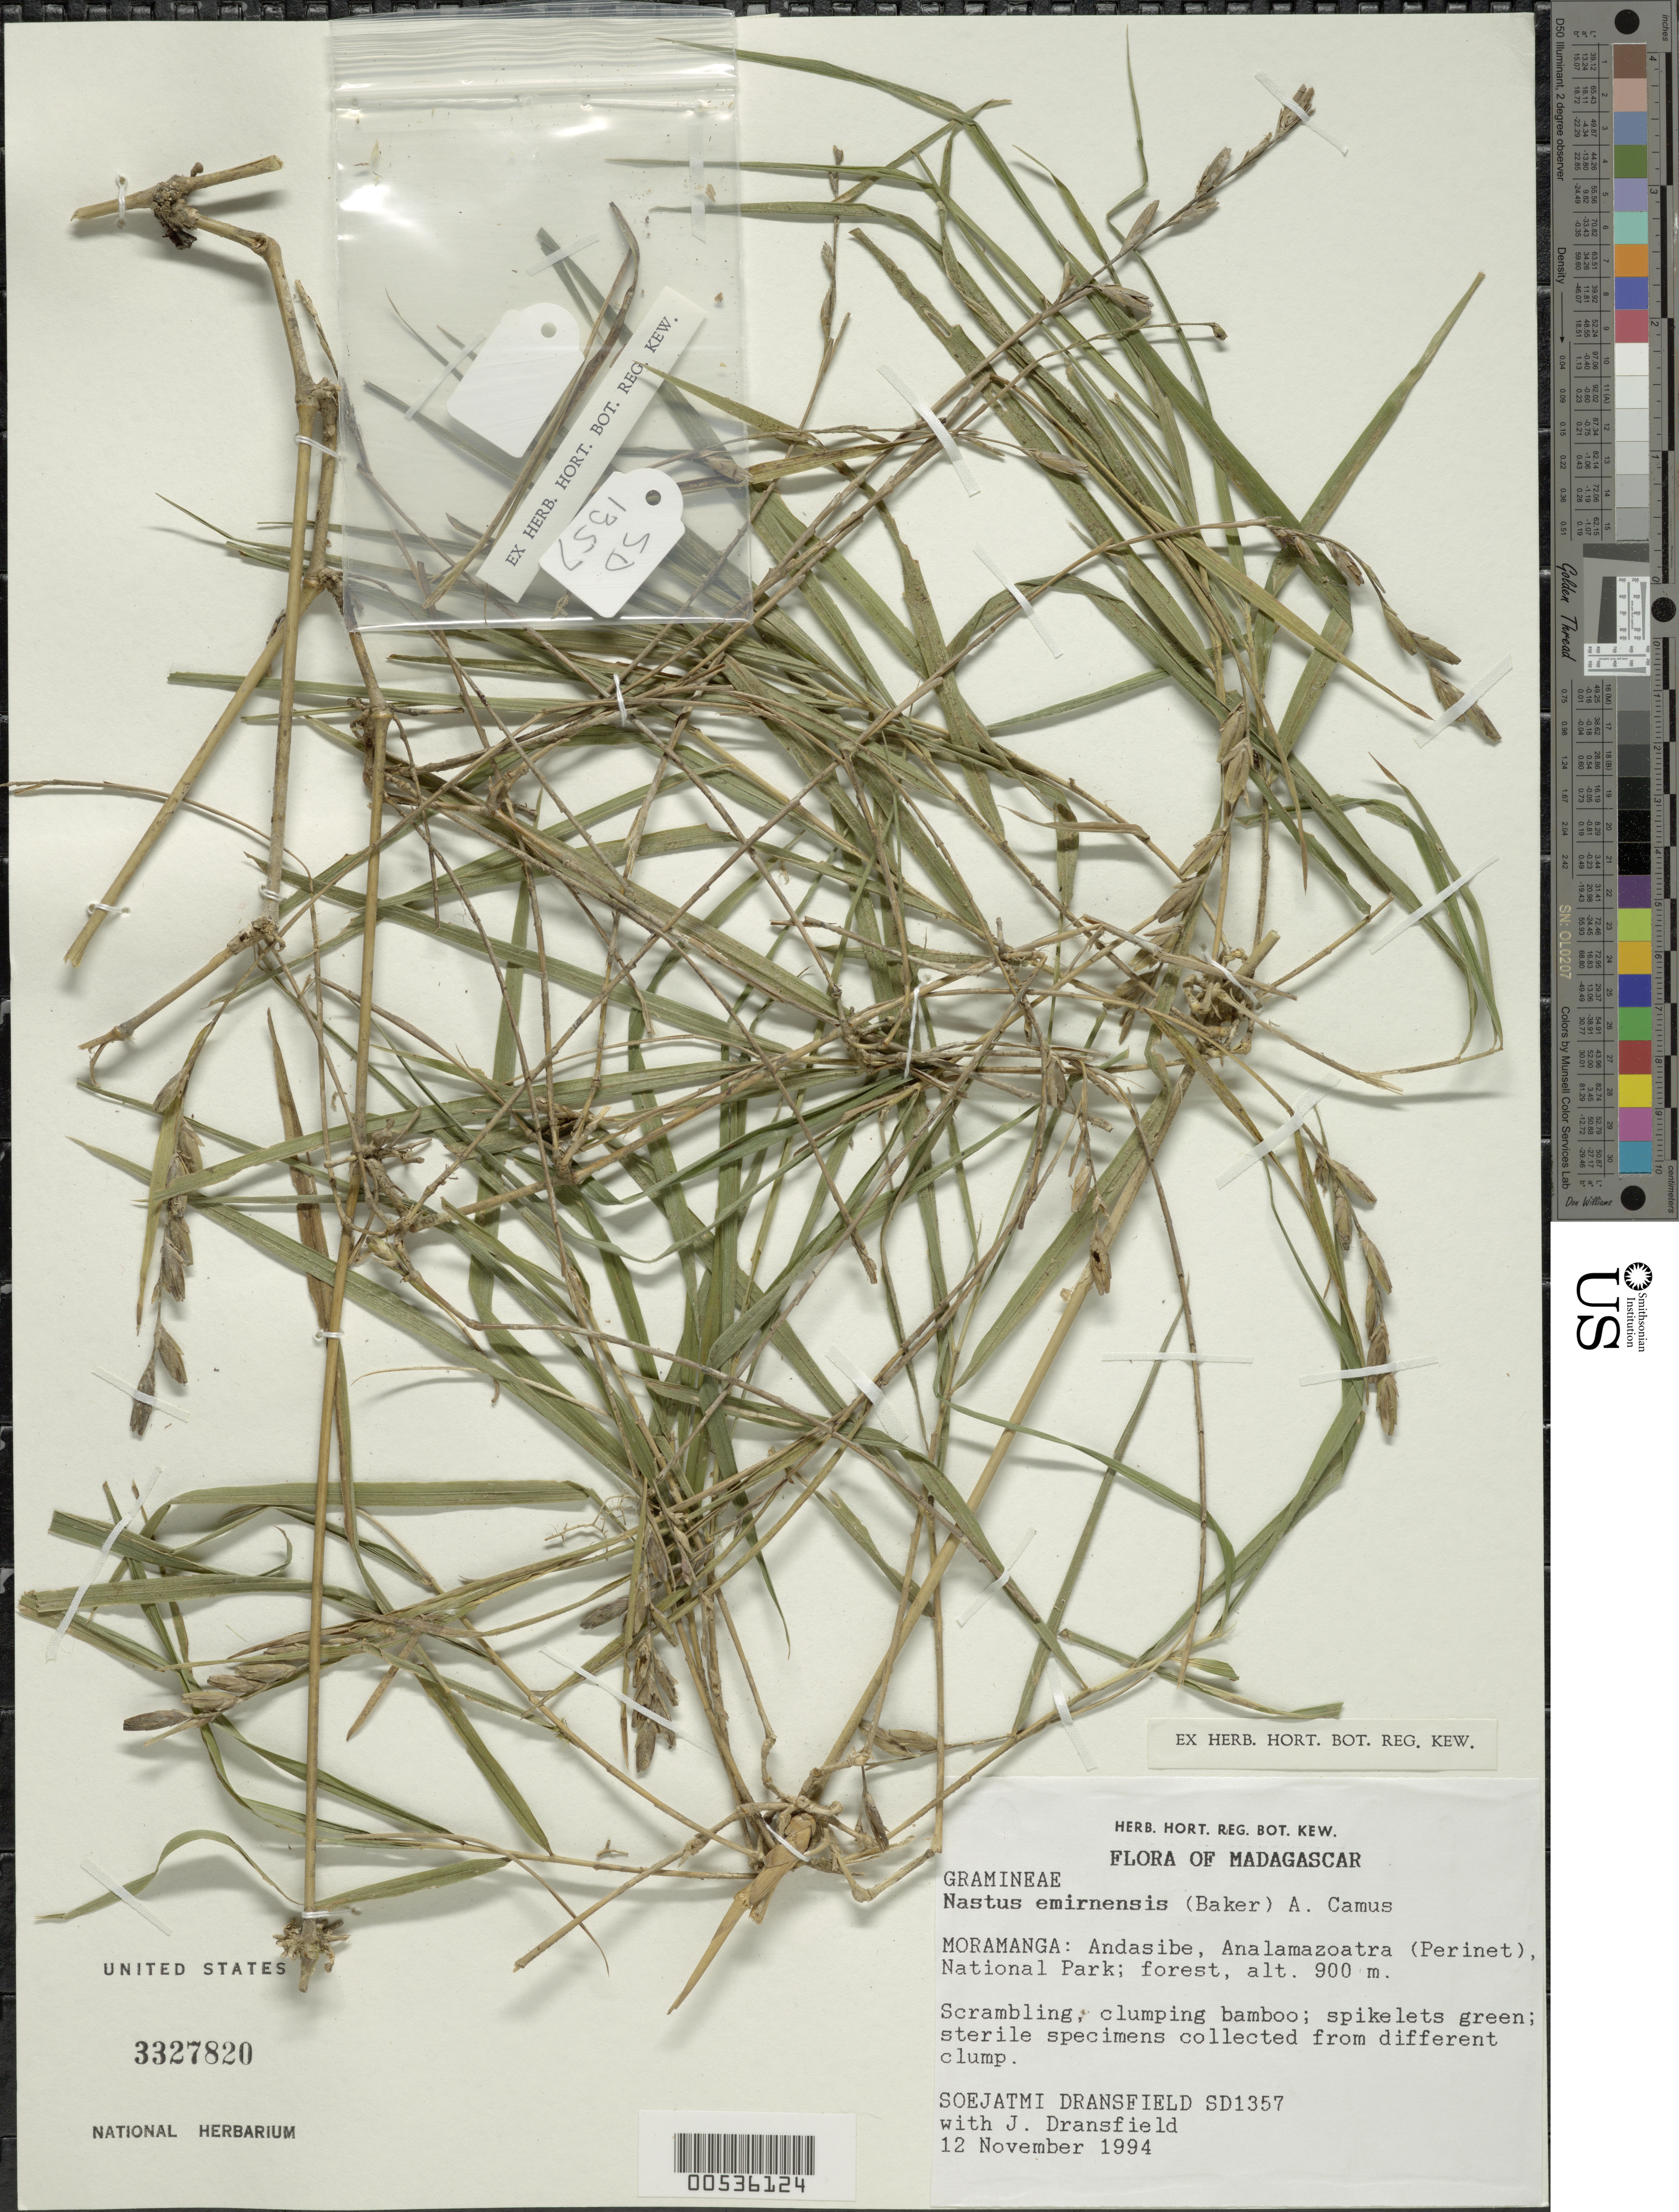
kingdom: Plantae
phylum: Tracheophyta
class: Liliopsida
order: Poales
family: Poaceae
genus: Nastus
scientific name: Nastus emirnensis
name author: (Baker) A. Camus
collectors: S. Dransfield & J. Dransfield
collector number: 1357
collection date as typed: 12 Nov 1994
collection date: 1994-11-12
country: Madagascar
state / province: Alaotra Mangoro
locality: Moramanga province (?), andasibe, analamazoatra (perinet)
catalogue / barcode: US 3327820